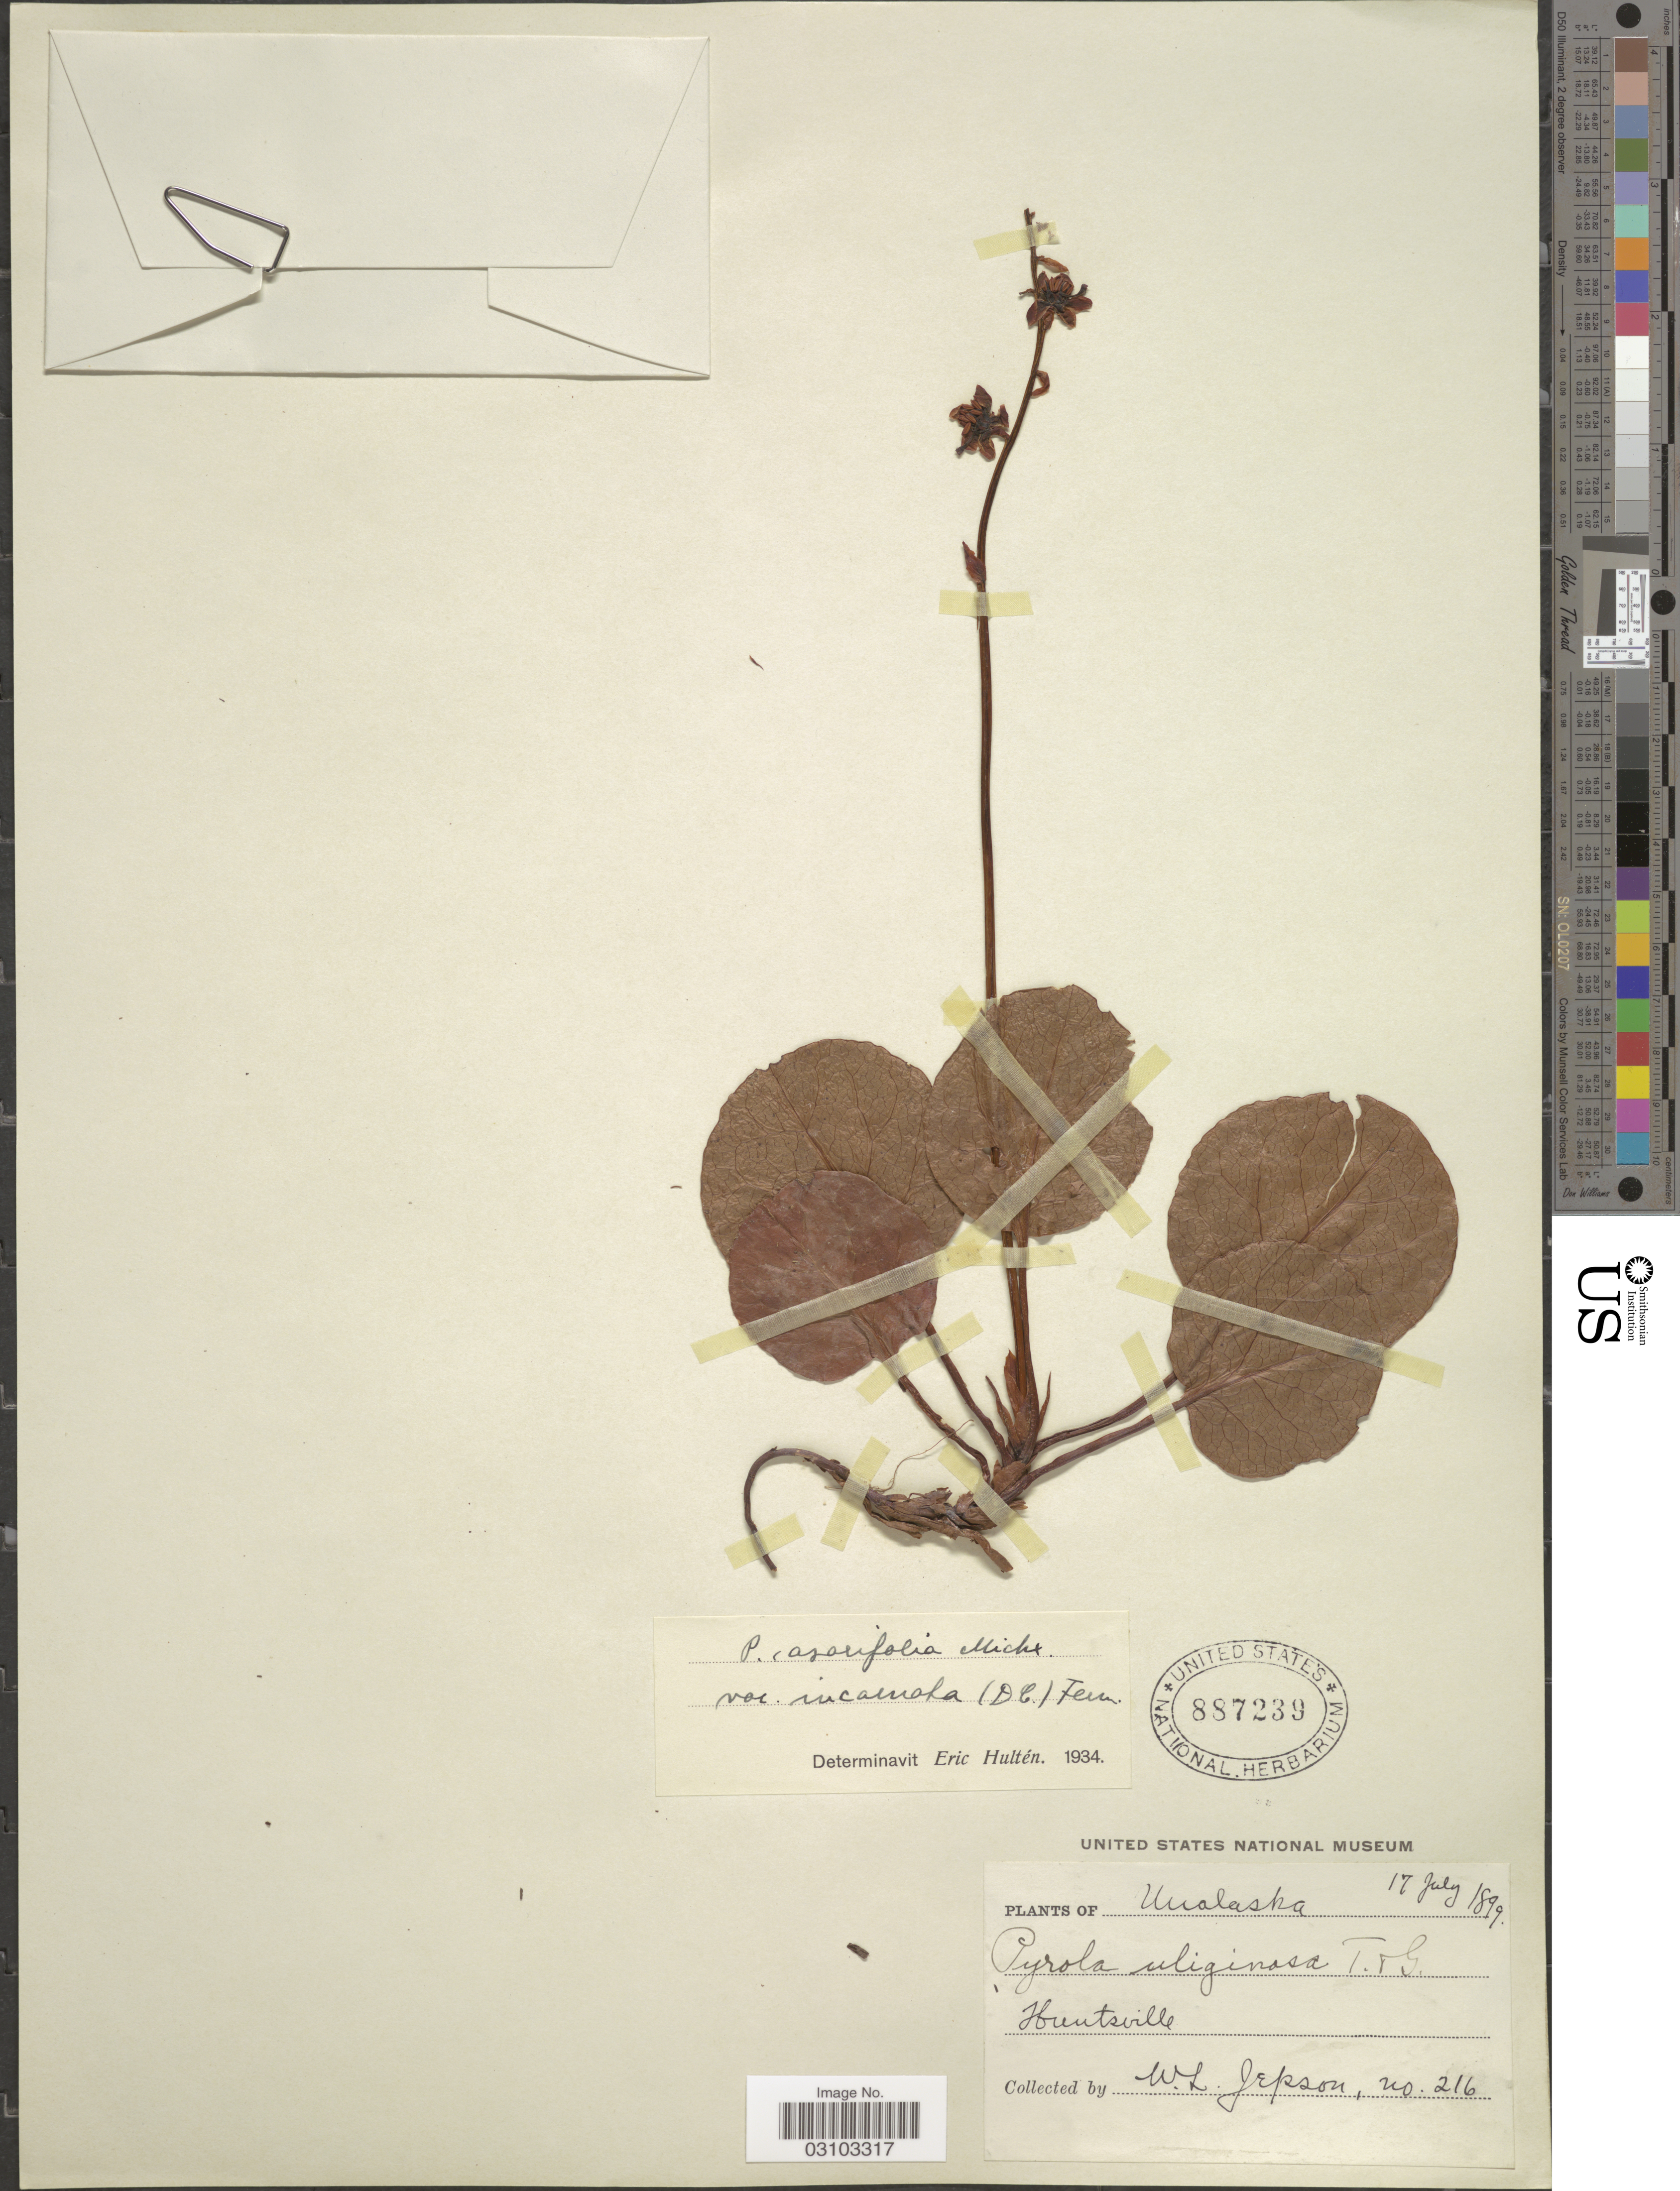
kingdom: Plantae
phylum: Tracheophyta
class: Magnoliopsida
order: Ericales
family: Ericaceae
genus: Pyrola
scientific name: Pyrola asarifolia subsp. incarnata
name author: (DC.) Haber & Hideki Takah.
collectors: W. L. Jepson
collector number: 216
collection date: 1899-07-17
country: United States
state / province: Alaska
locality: Unalaska. Huntsville.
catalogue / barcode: US 887239